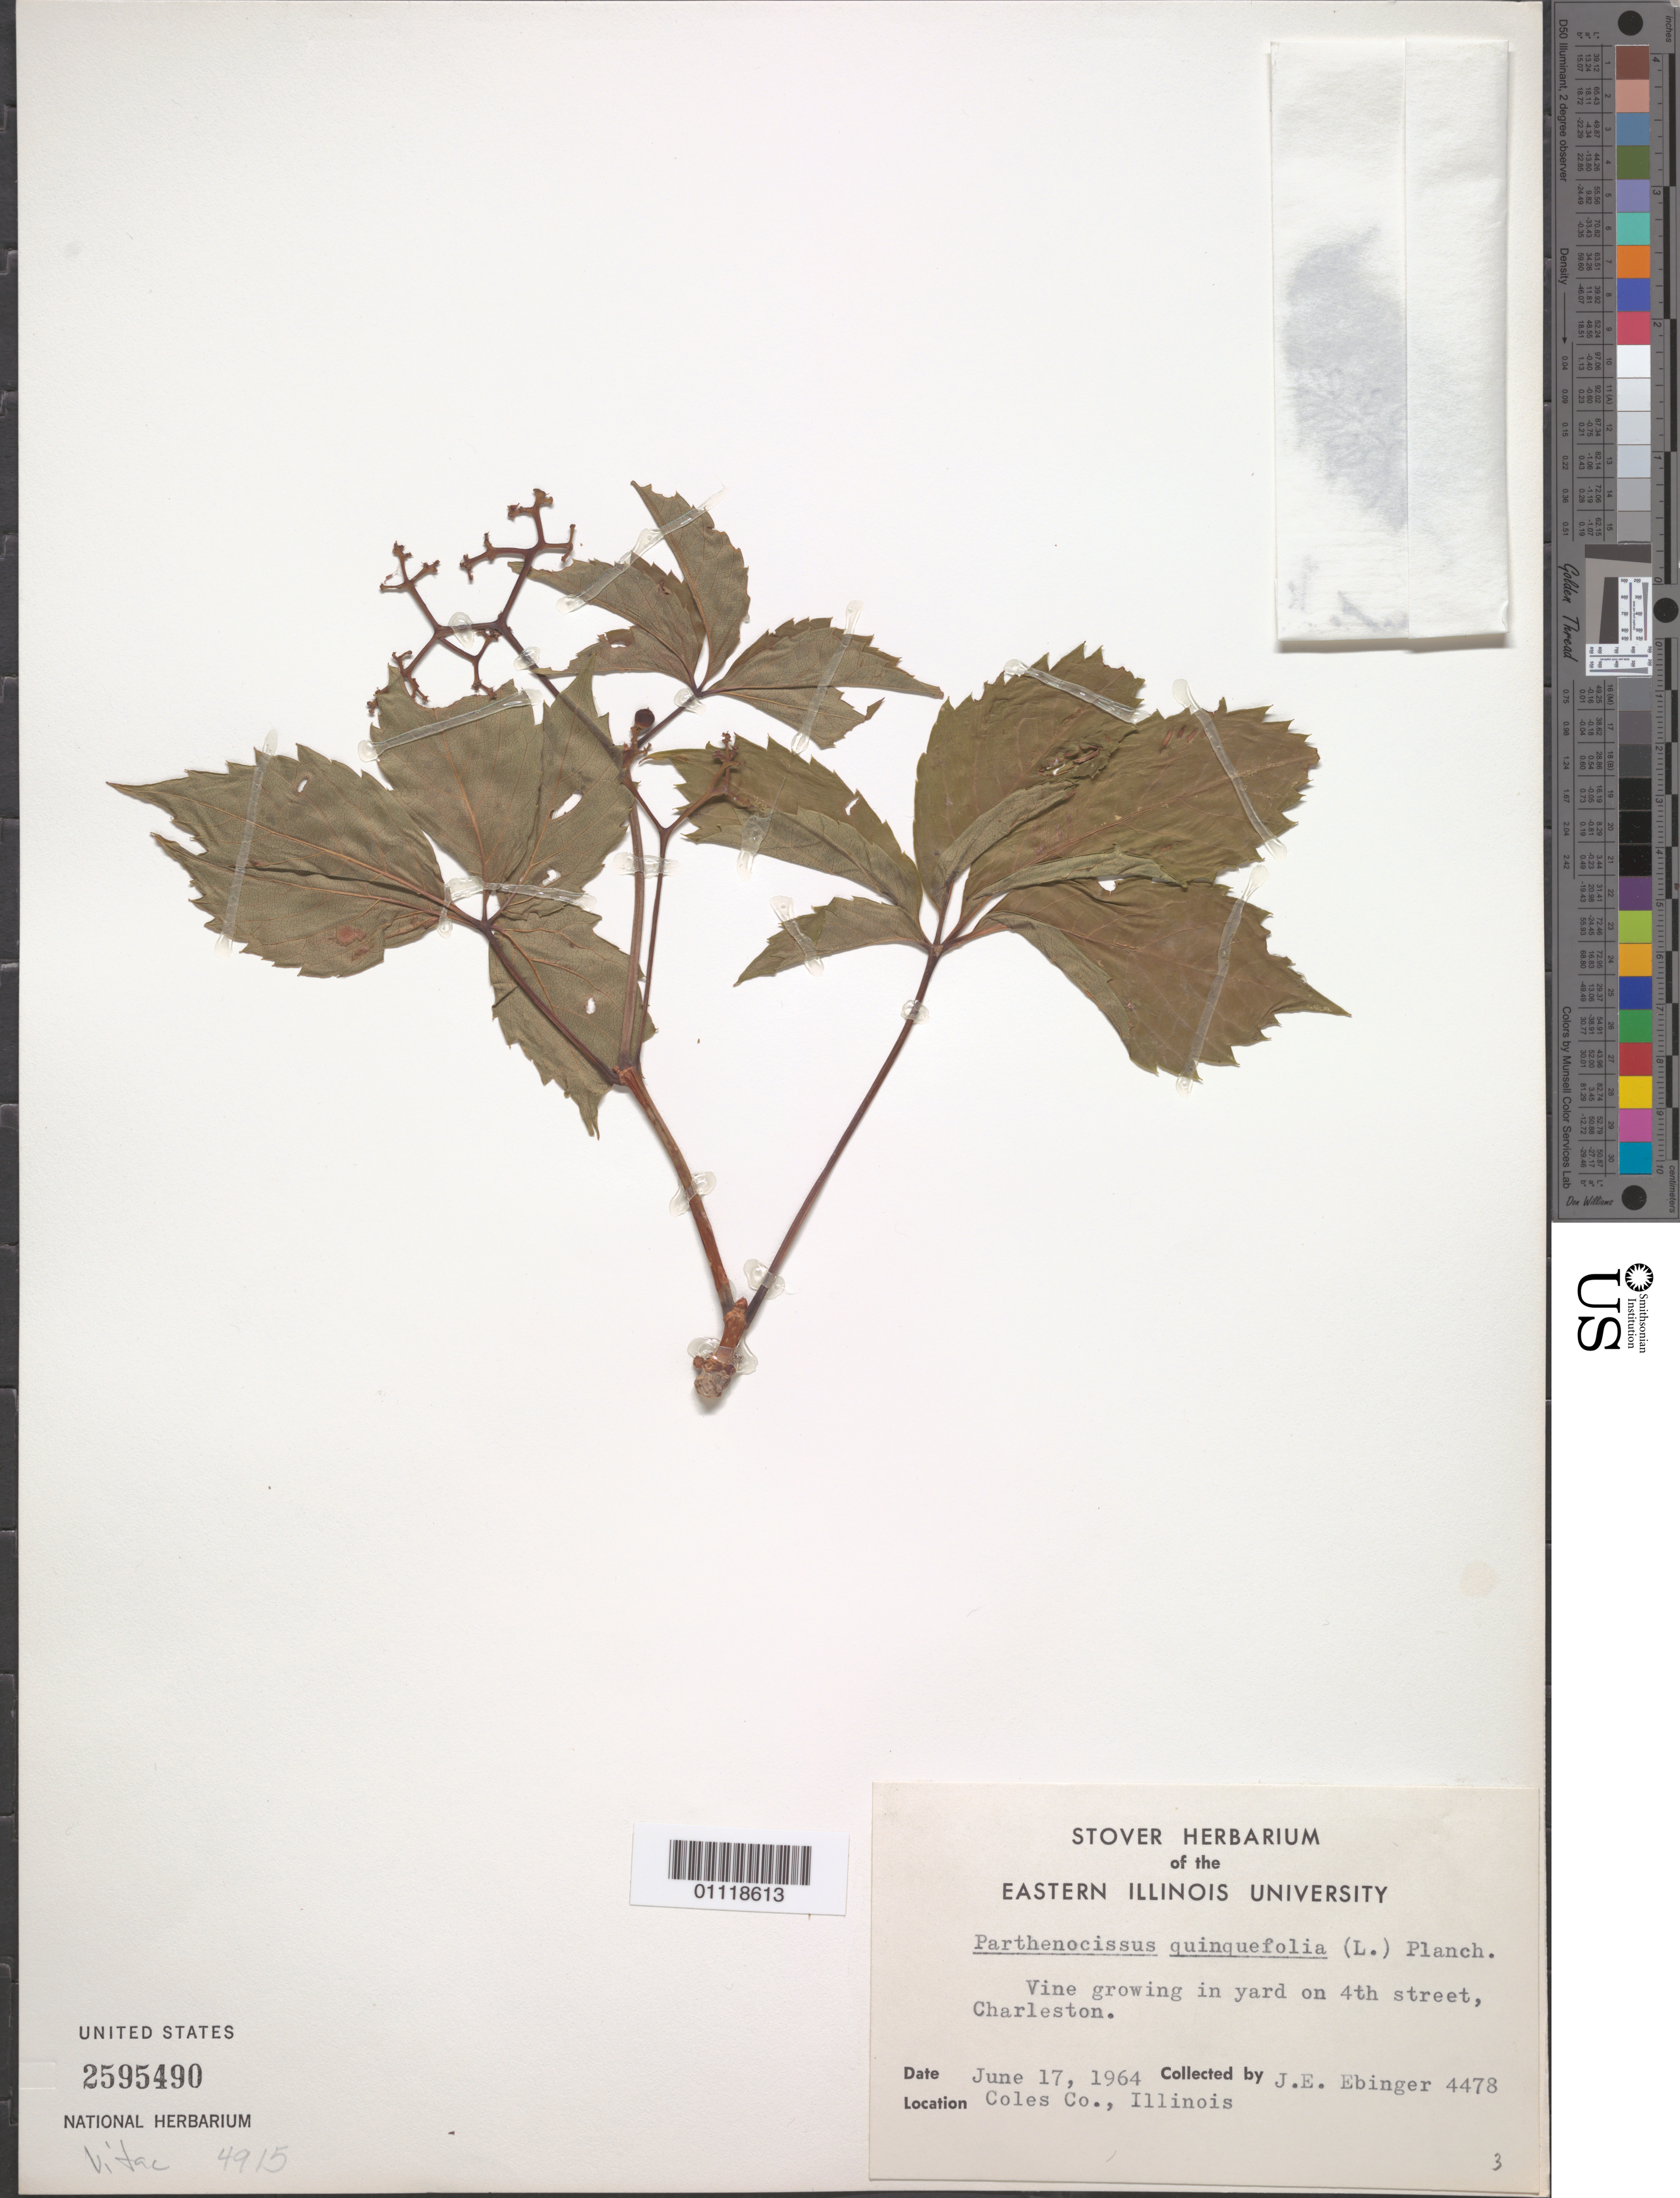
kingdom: Plantae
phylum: Tracheophyta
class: Magnoliopsida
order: Vitales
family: Vitaceae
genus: Parthenocissus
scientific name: Parthenocissus quinquefolia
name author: (L.) Planch.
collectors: J. Ebinger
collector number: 4478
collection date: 1964-06-17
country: United States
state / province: Illinois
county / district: Coles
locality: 4th Street, Charleston.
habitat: Vine growing in yard.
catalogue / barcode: US 2595490